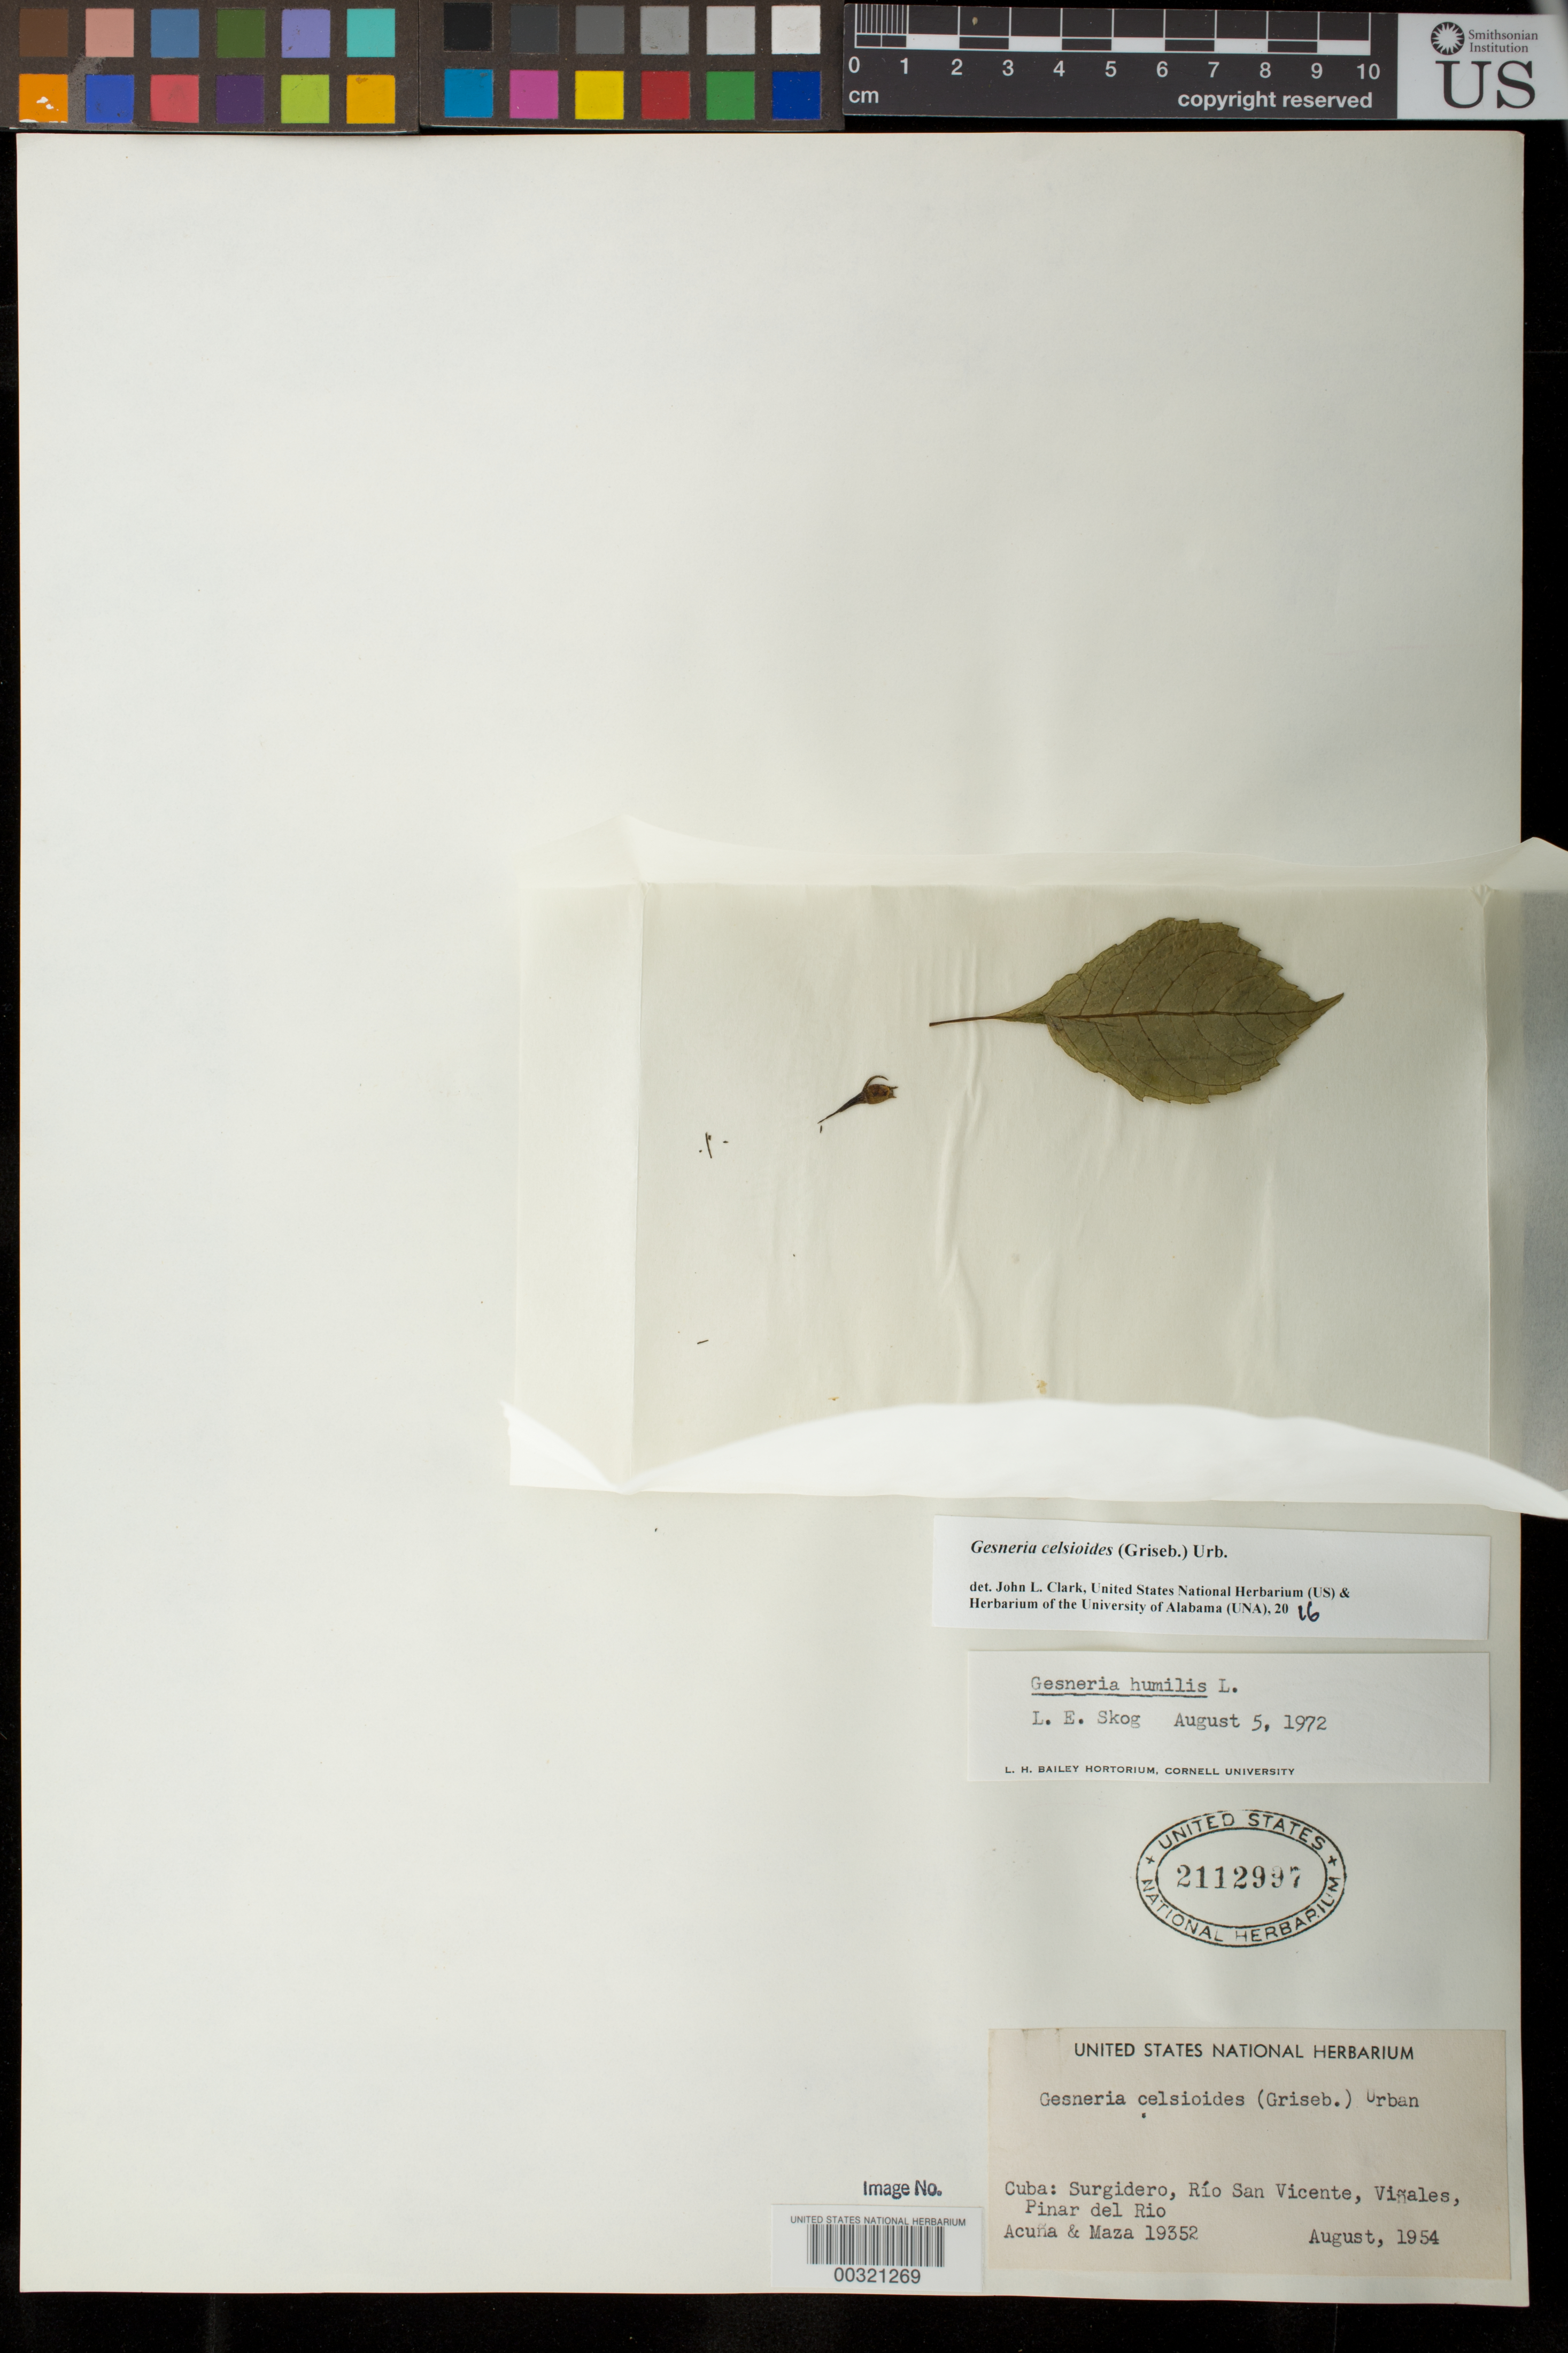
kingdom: Plantae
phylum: Tracheophyta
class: Magnoliopsida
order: Lamiales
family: Gesneriaceae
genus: Gesneria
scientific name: Gesneria humilis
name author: L.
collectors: J. Acuña & M. Maza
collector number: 19352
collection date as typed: Aug 1954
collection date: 1954-08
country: Cuba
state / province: Pinar del Rio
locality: Surgidero, Rio San Vicente, Vinales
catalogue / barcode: US 2112997